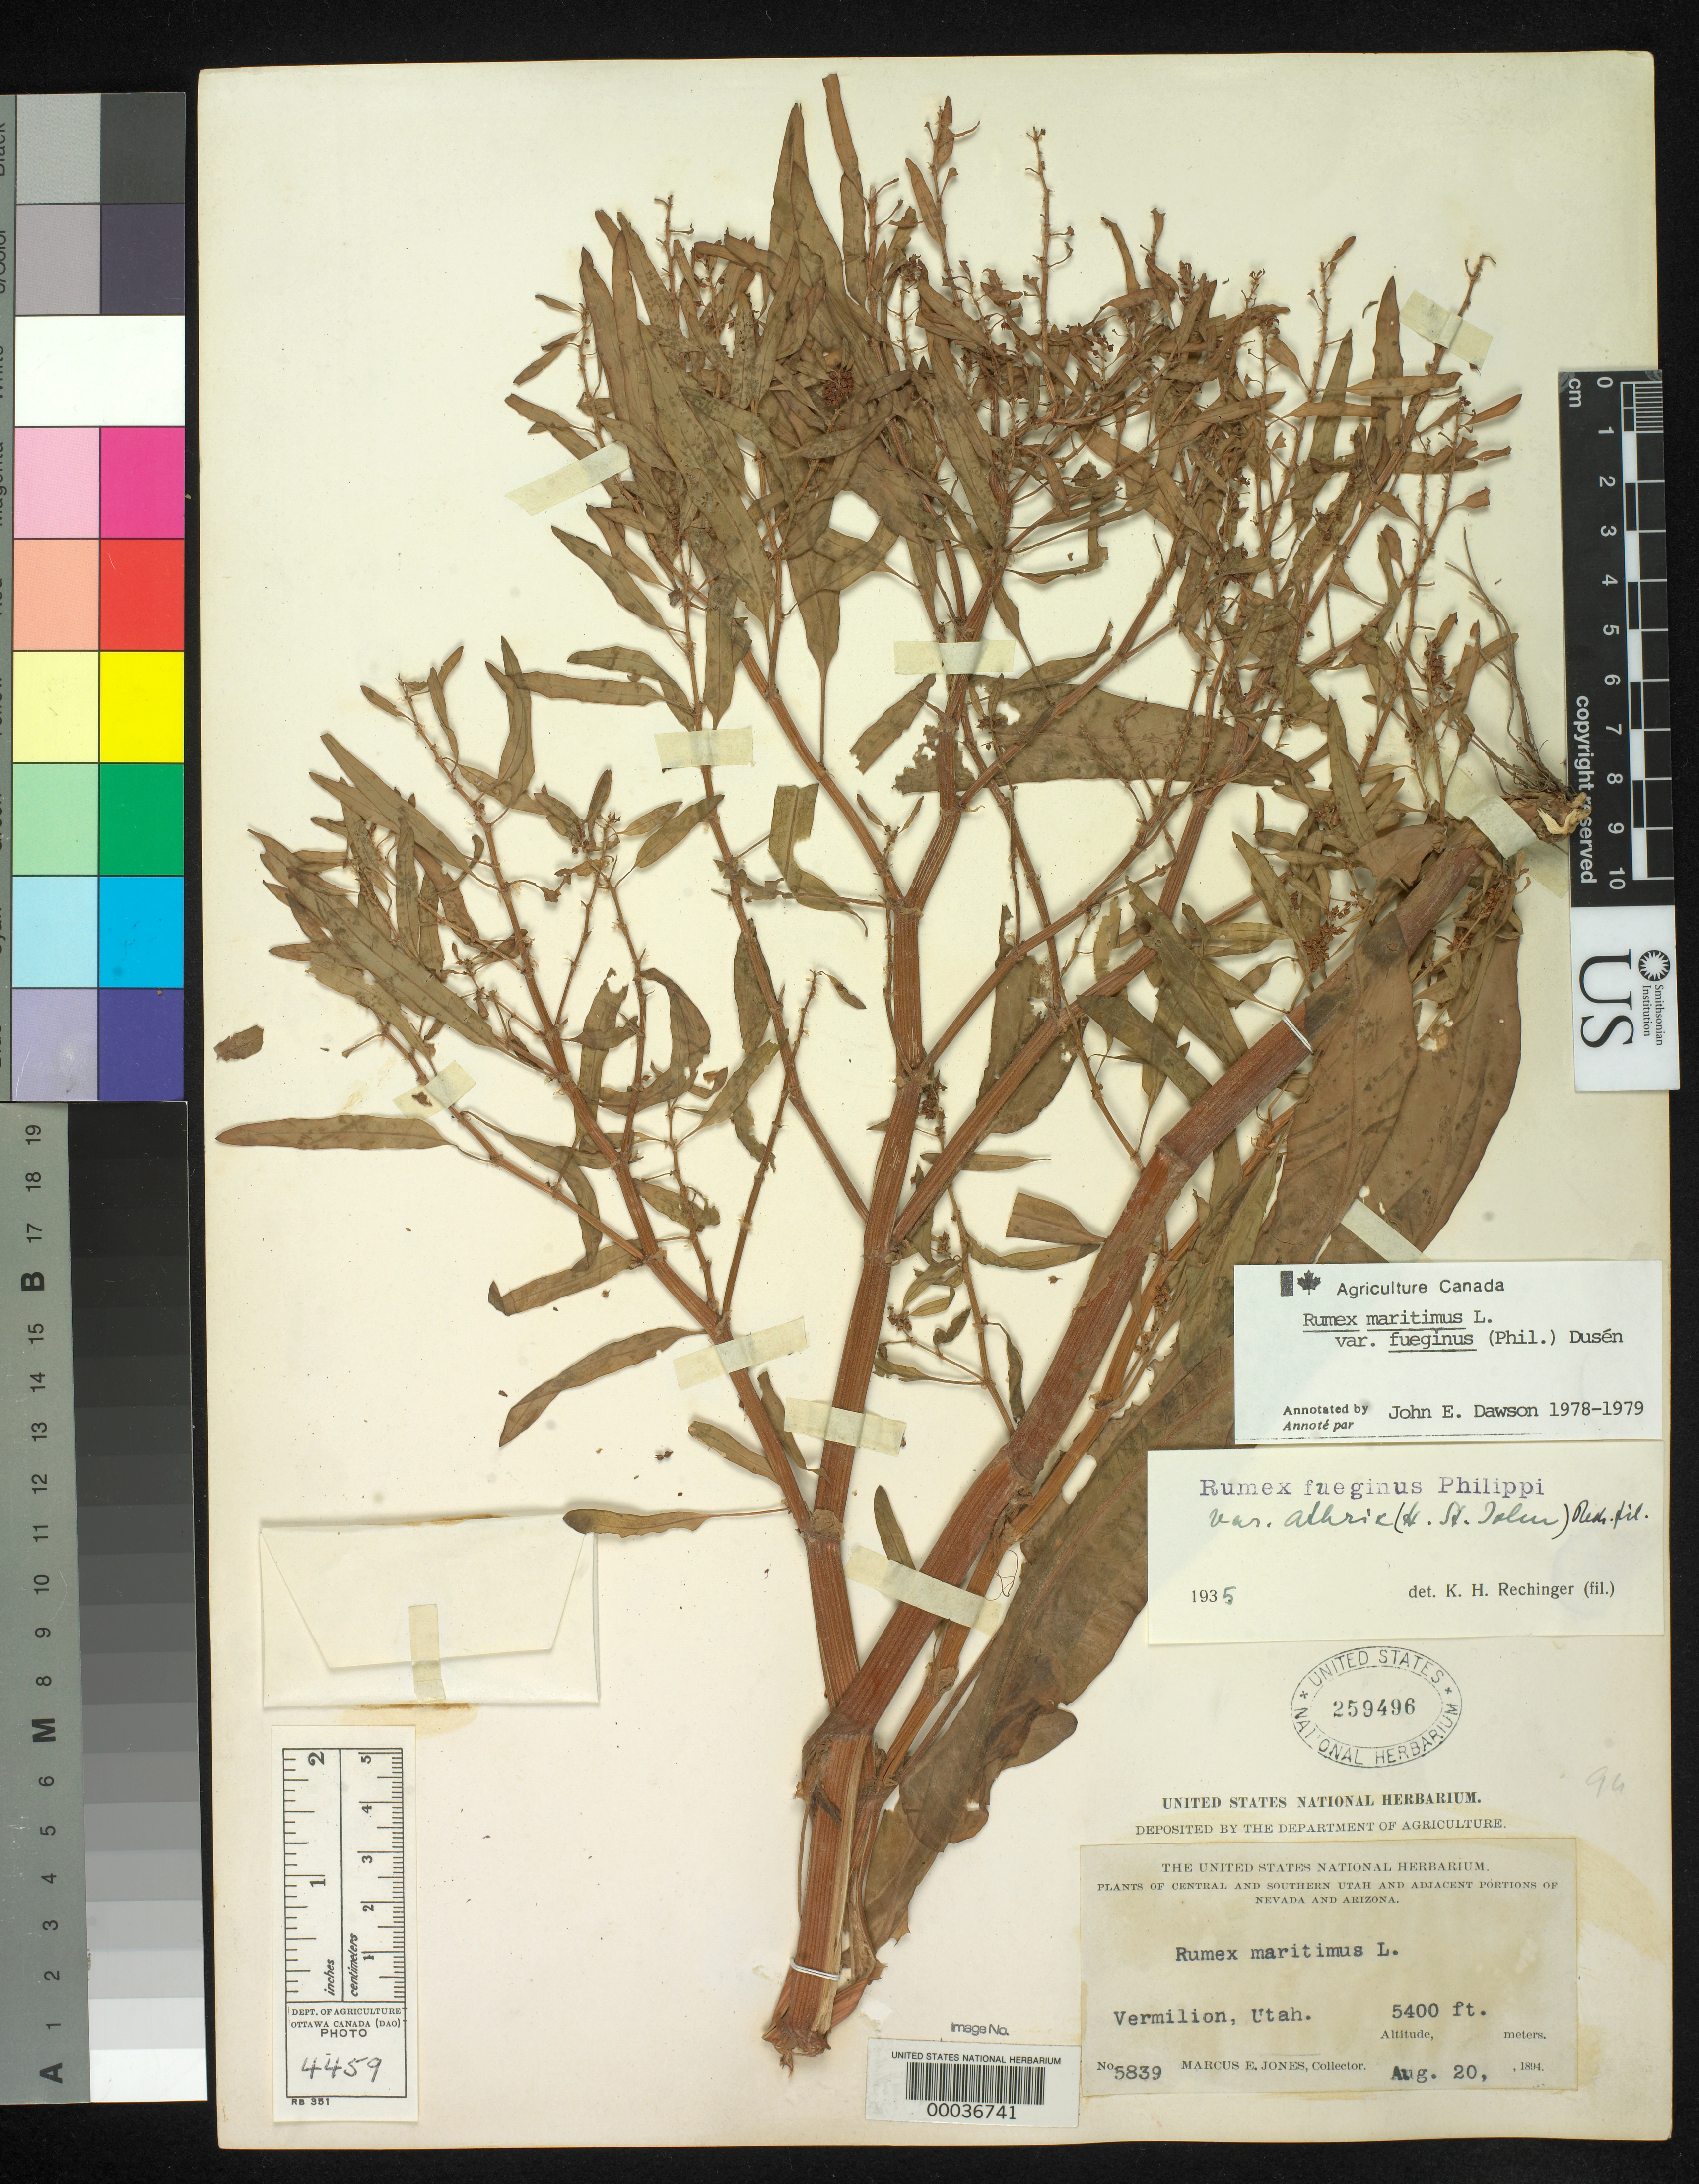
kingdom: Plantae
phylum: Tracheophyta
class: Magnoliopsida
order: Caryophyllales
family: Polygonaceae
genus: Rumex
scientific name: Rumex maritimus var. athrix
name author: H. St. John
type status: Isotype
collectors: M. E. Jones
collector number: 5839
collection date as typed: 20 Aug 1894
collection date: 1894-08-20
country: United States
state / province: Utah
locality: Vermilion.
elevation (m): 1646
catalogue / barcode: US 259496